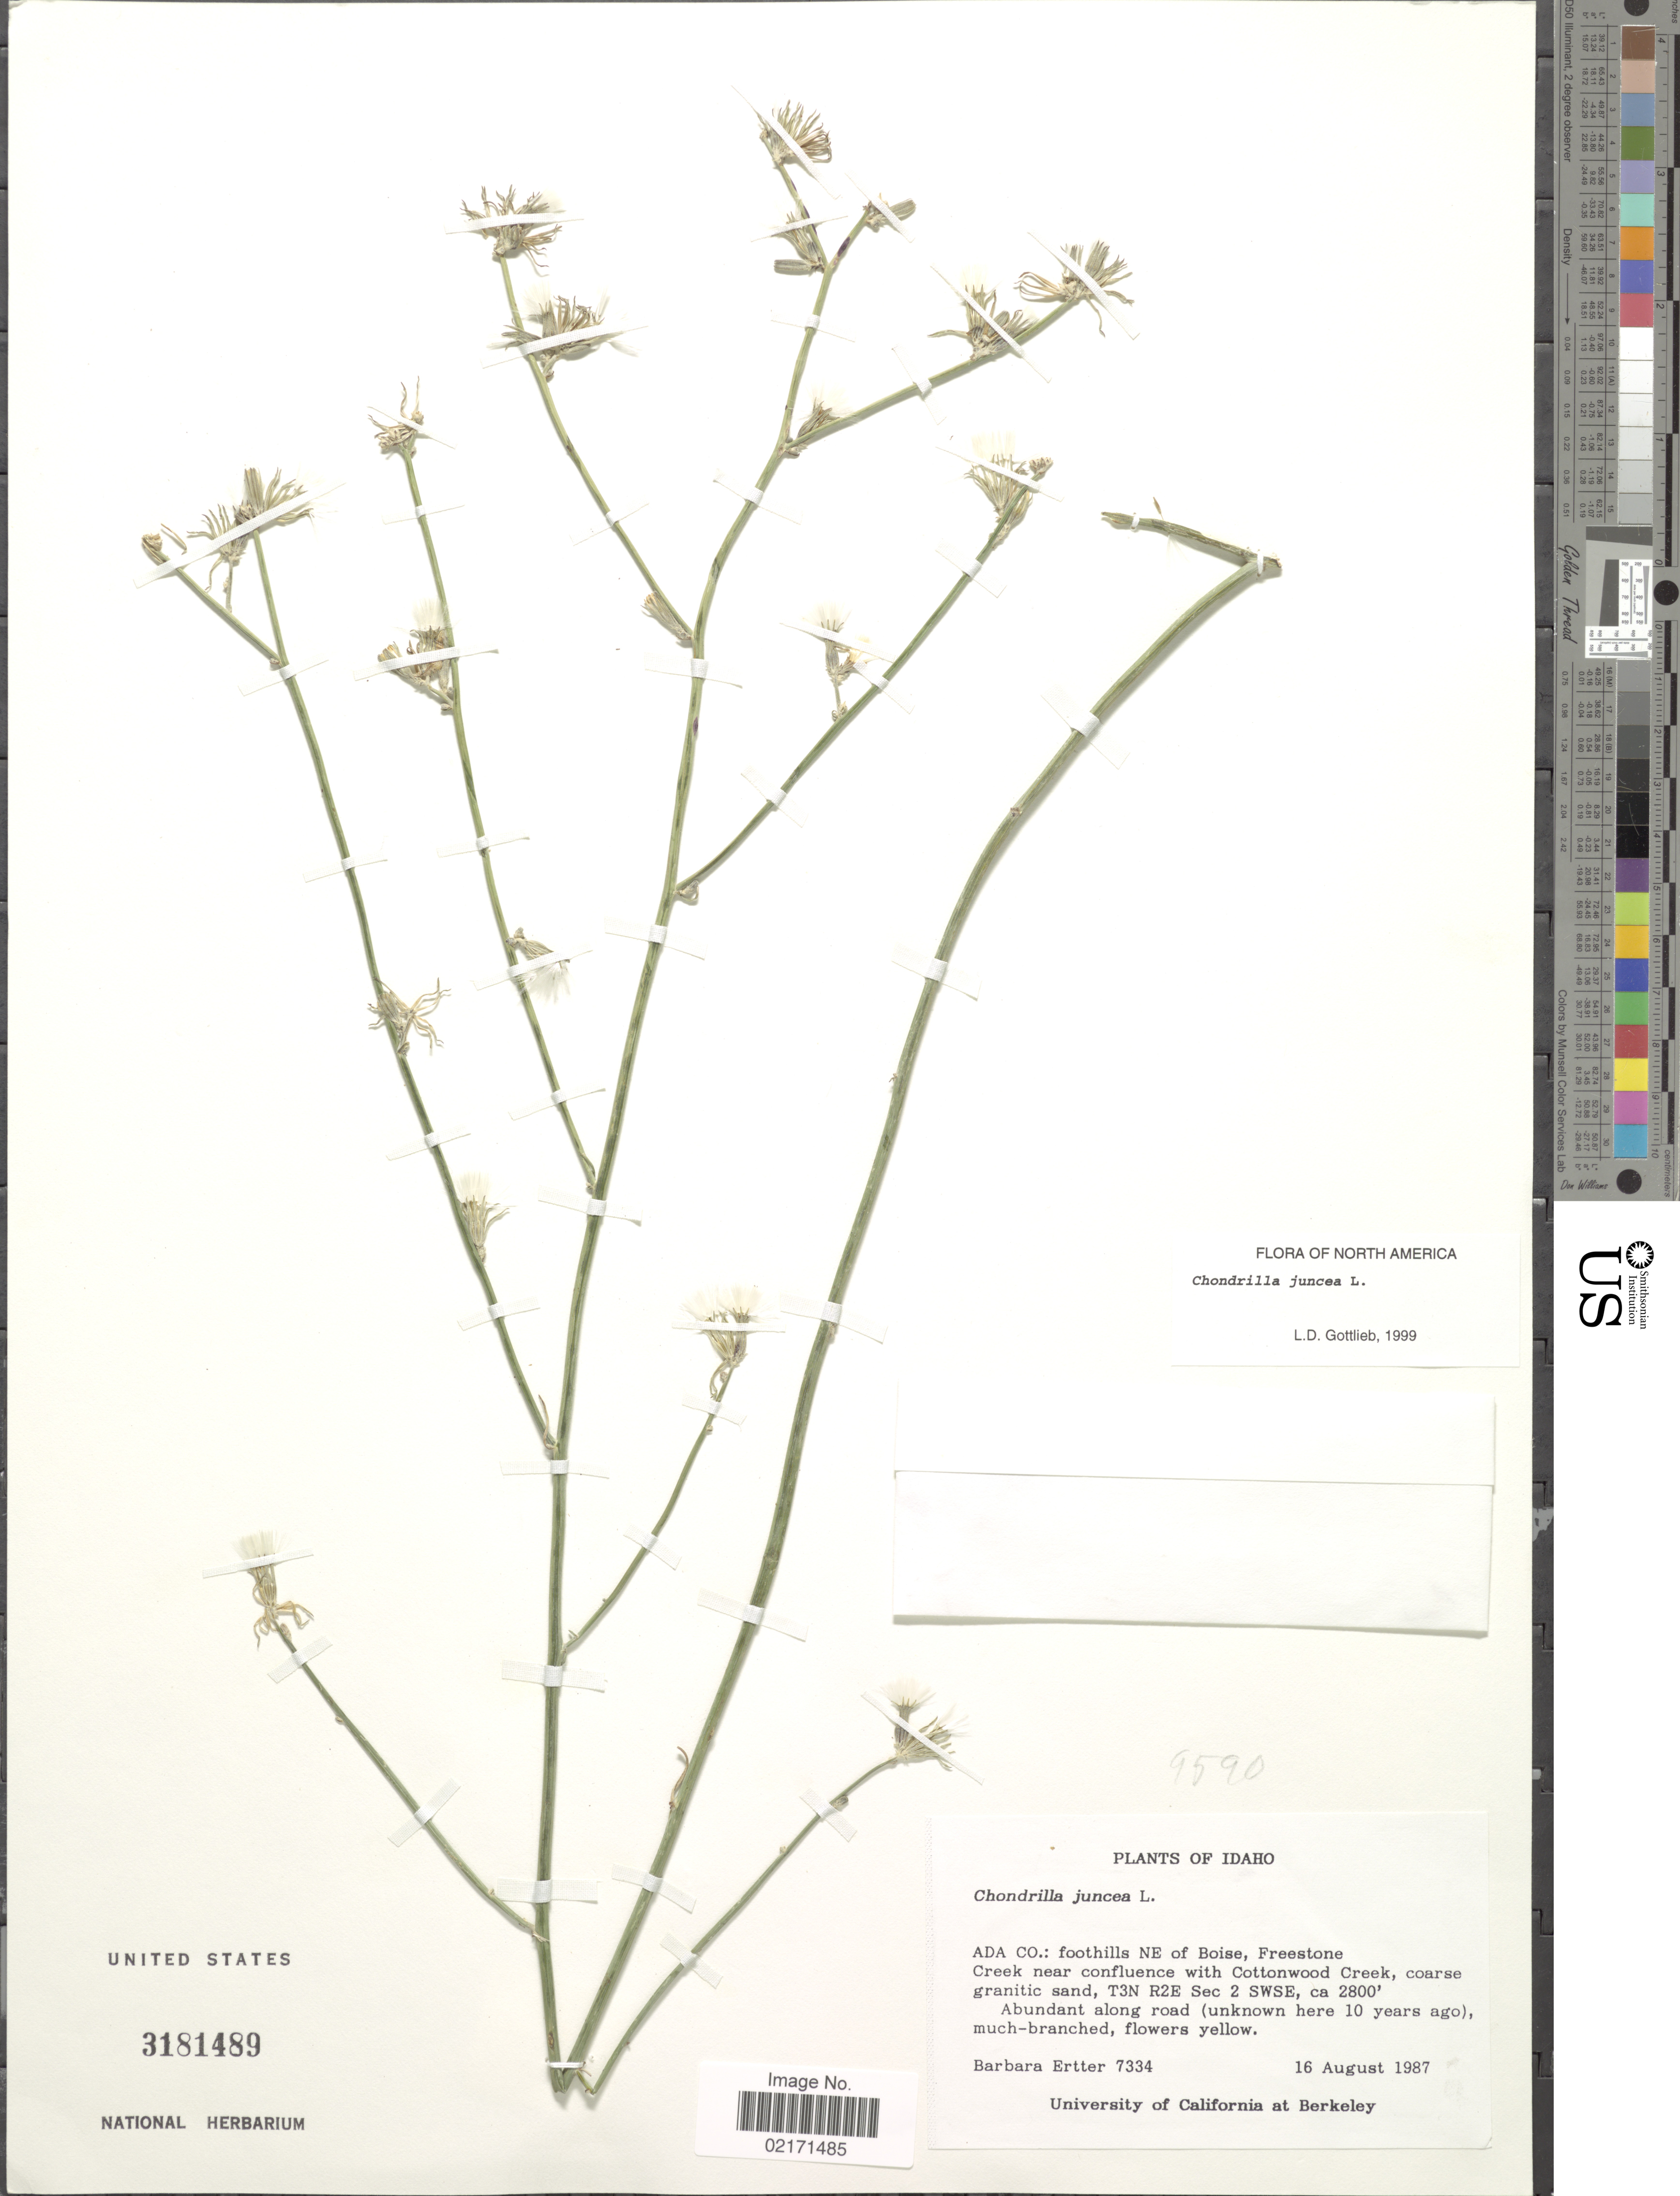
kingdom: Plantae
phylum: Tracheophyta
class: Magnoliopsida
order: Asterales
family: Asteraceae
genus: Chondrilla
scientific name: Chondrilla juncea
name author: L.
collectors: B. Ertter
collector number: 7334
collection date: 1987-08-16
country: United States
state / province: Idaho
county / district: Ada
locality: foothills NE of Boise, Freestone Creek near confluence with Cottonwood Creek, T3N R2E Sec 2 SWSE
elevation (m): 853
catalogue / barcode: US 3181489